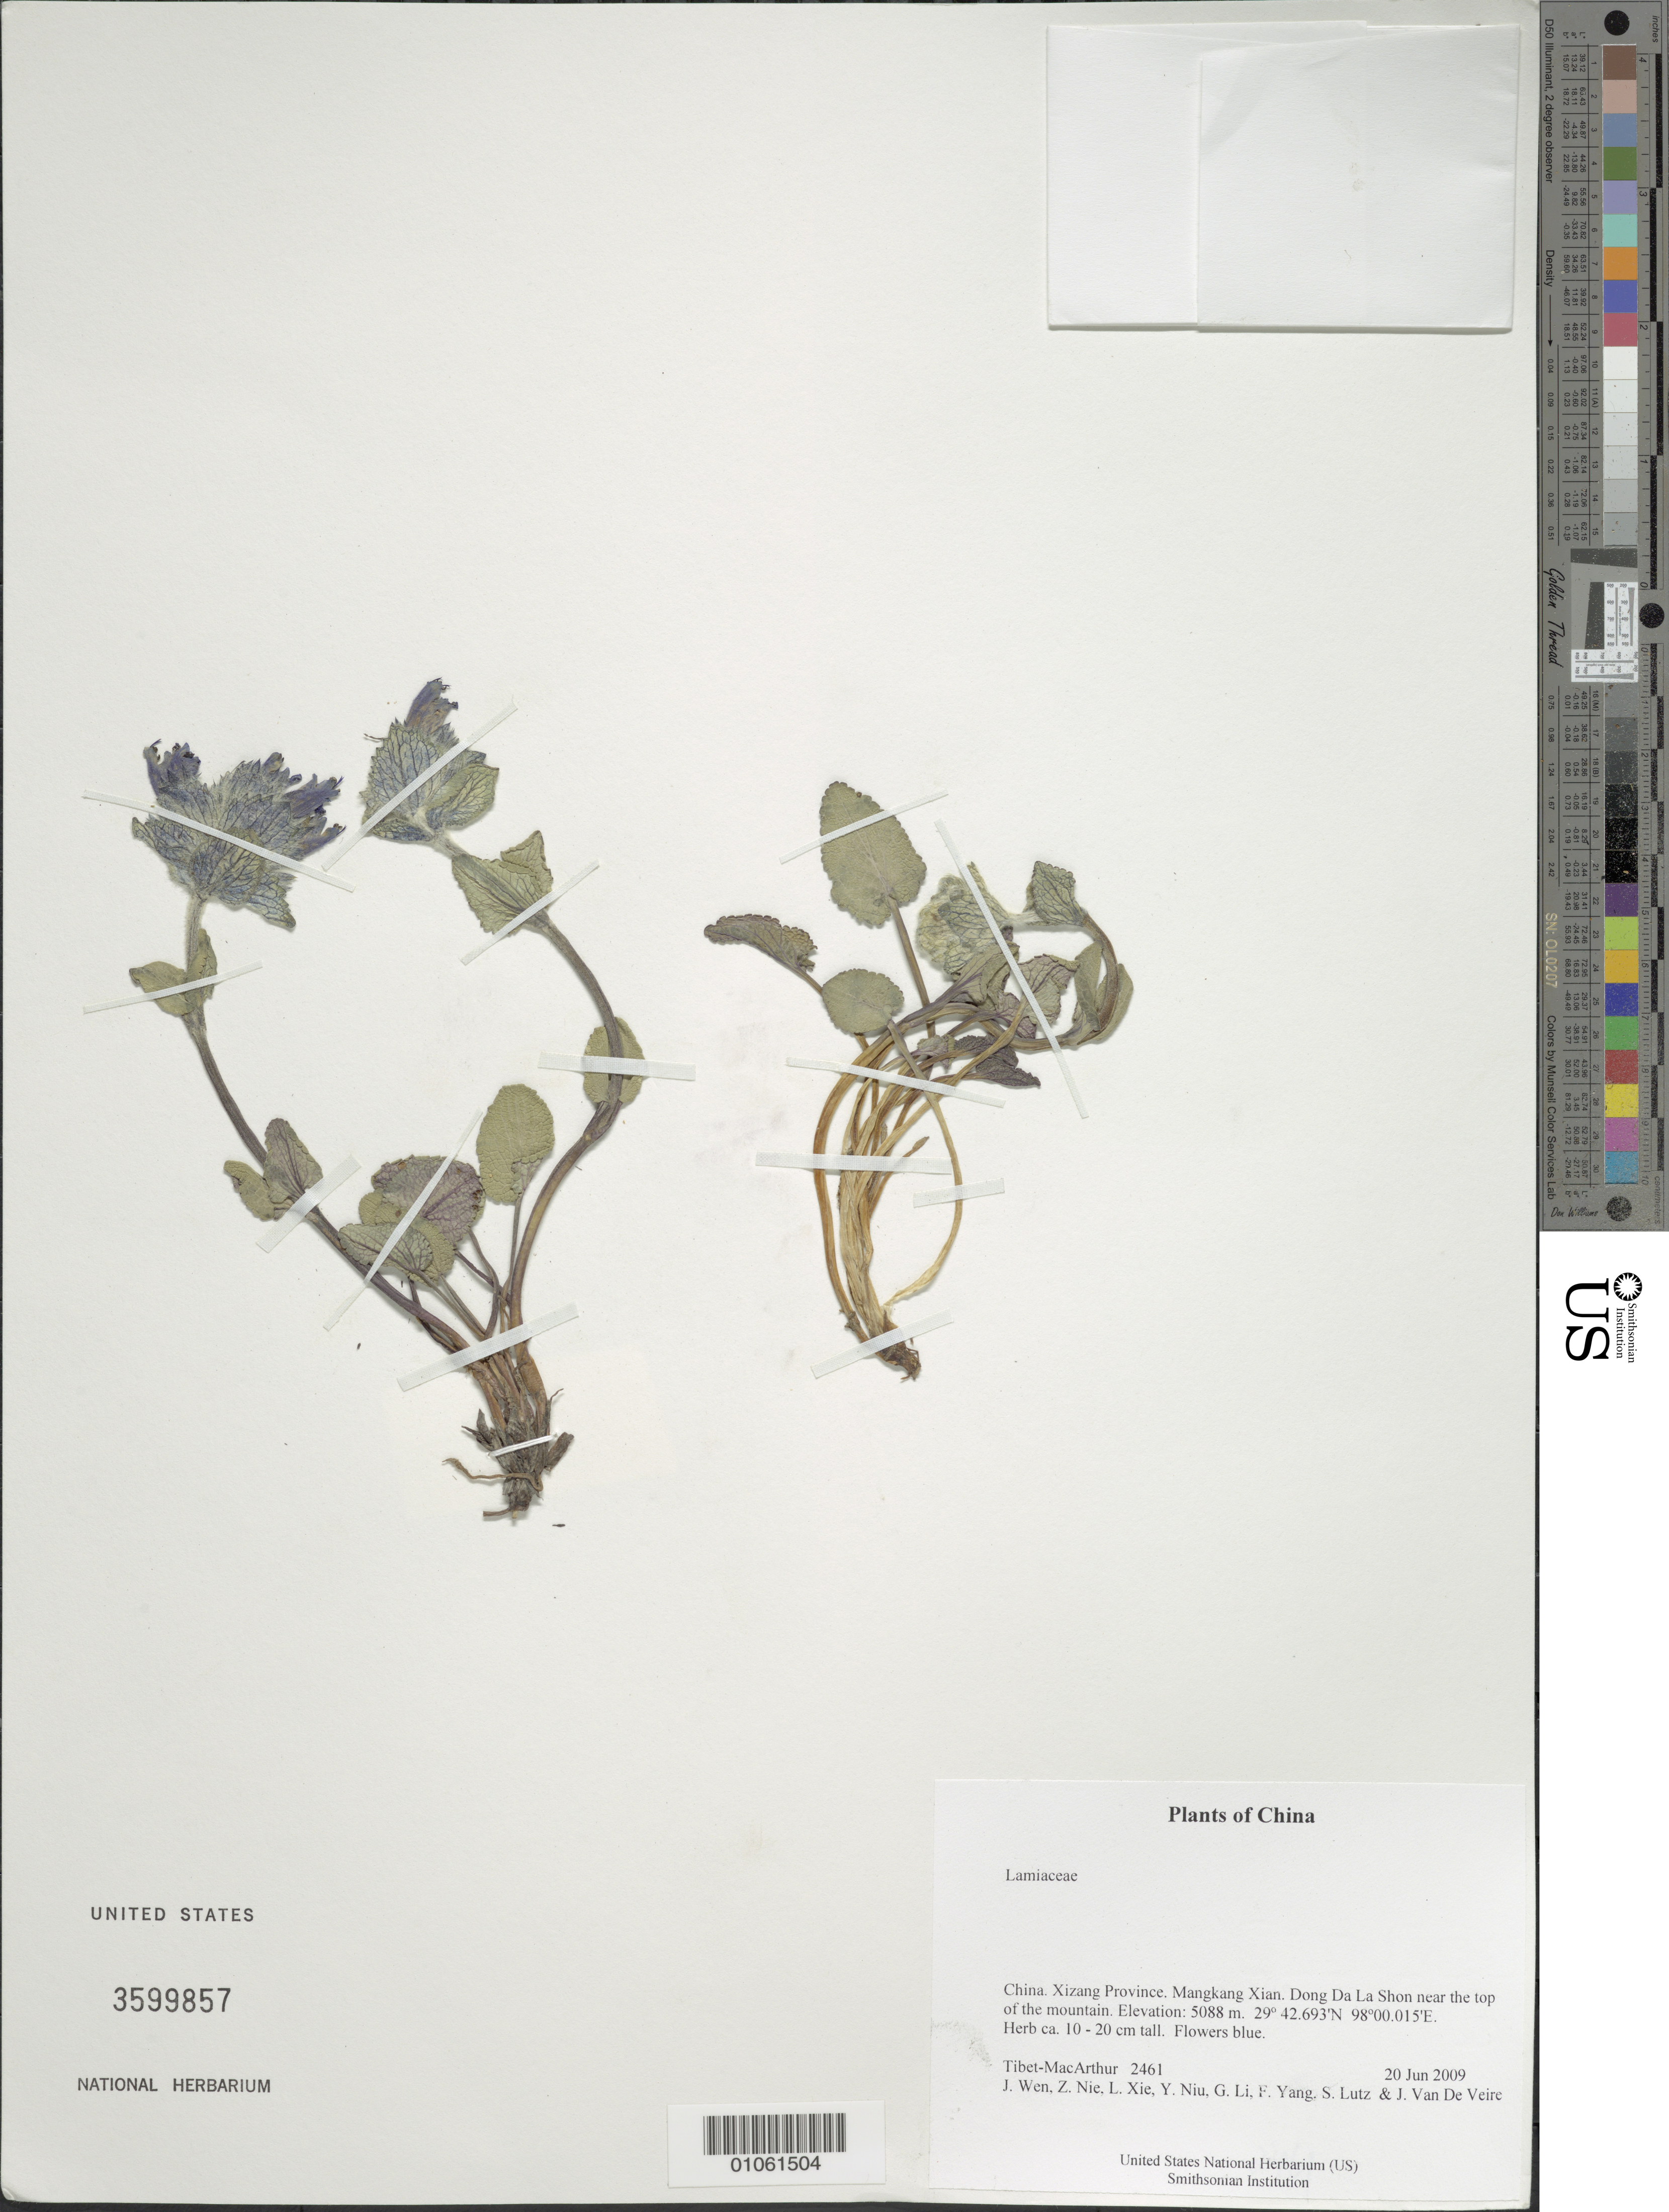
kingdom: Plantae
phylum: Tracheophyta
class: Magnoliopsida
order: Lamiales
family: Lamiaceae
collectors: Tibet-MacArthur, J. Wen, Z. Nie, L. Xie, Y. Niu, G. Li, F. Yang, S. Lutz & J. Van De Veire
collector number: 2461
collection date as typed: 20 Jun 2009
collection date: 2009-06-20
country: China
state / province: Xizang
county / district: Mangkang Xian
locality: Dong Da La Shon near the top of the mountain.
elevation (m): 5088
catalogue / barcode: US 3599857